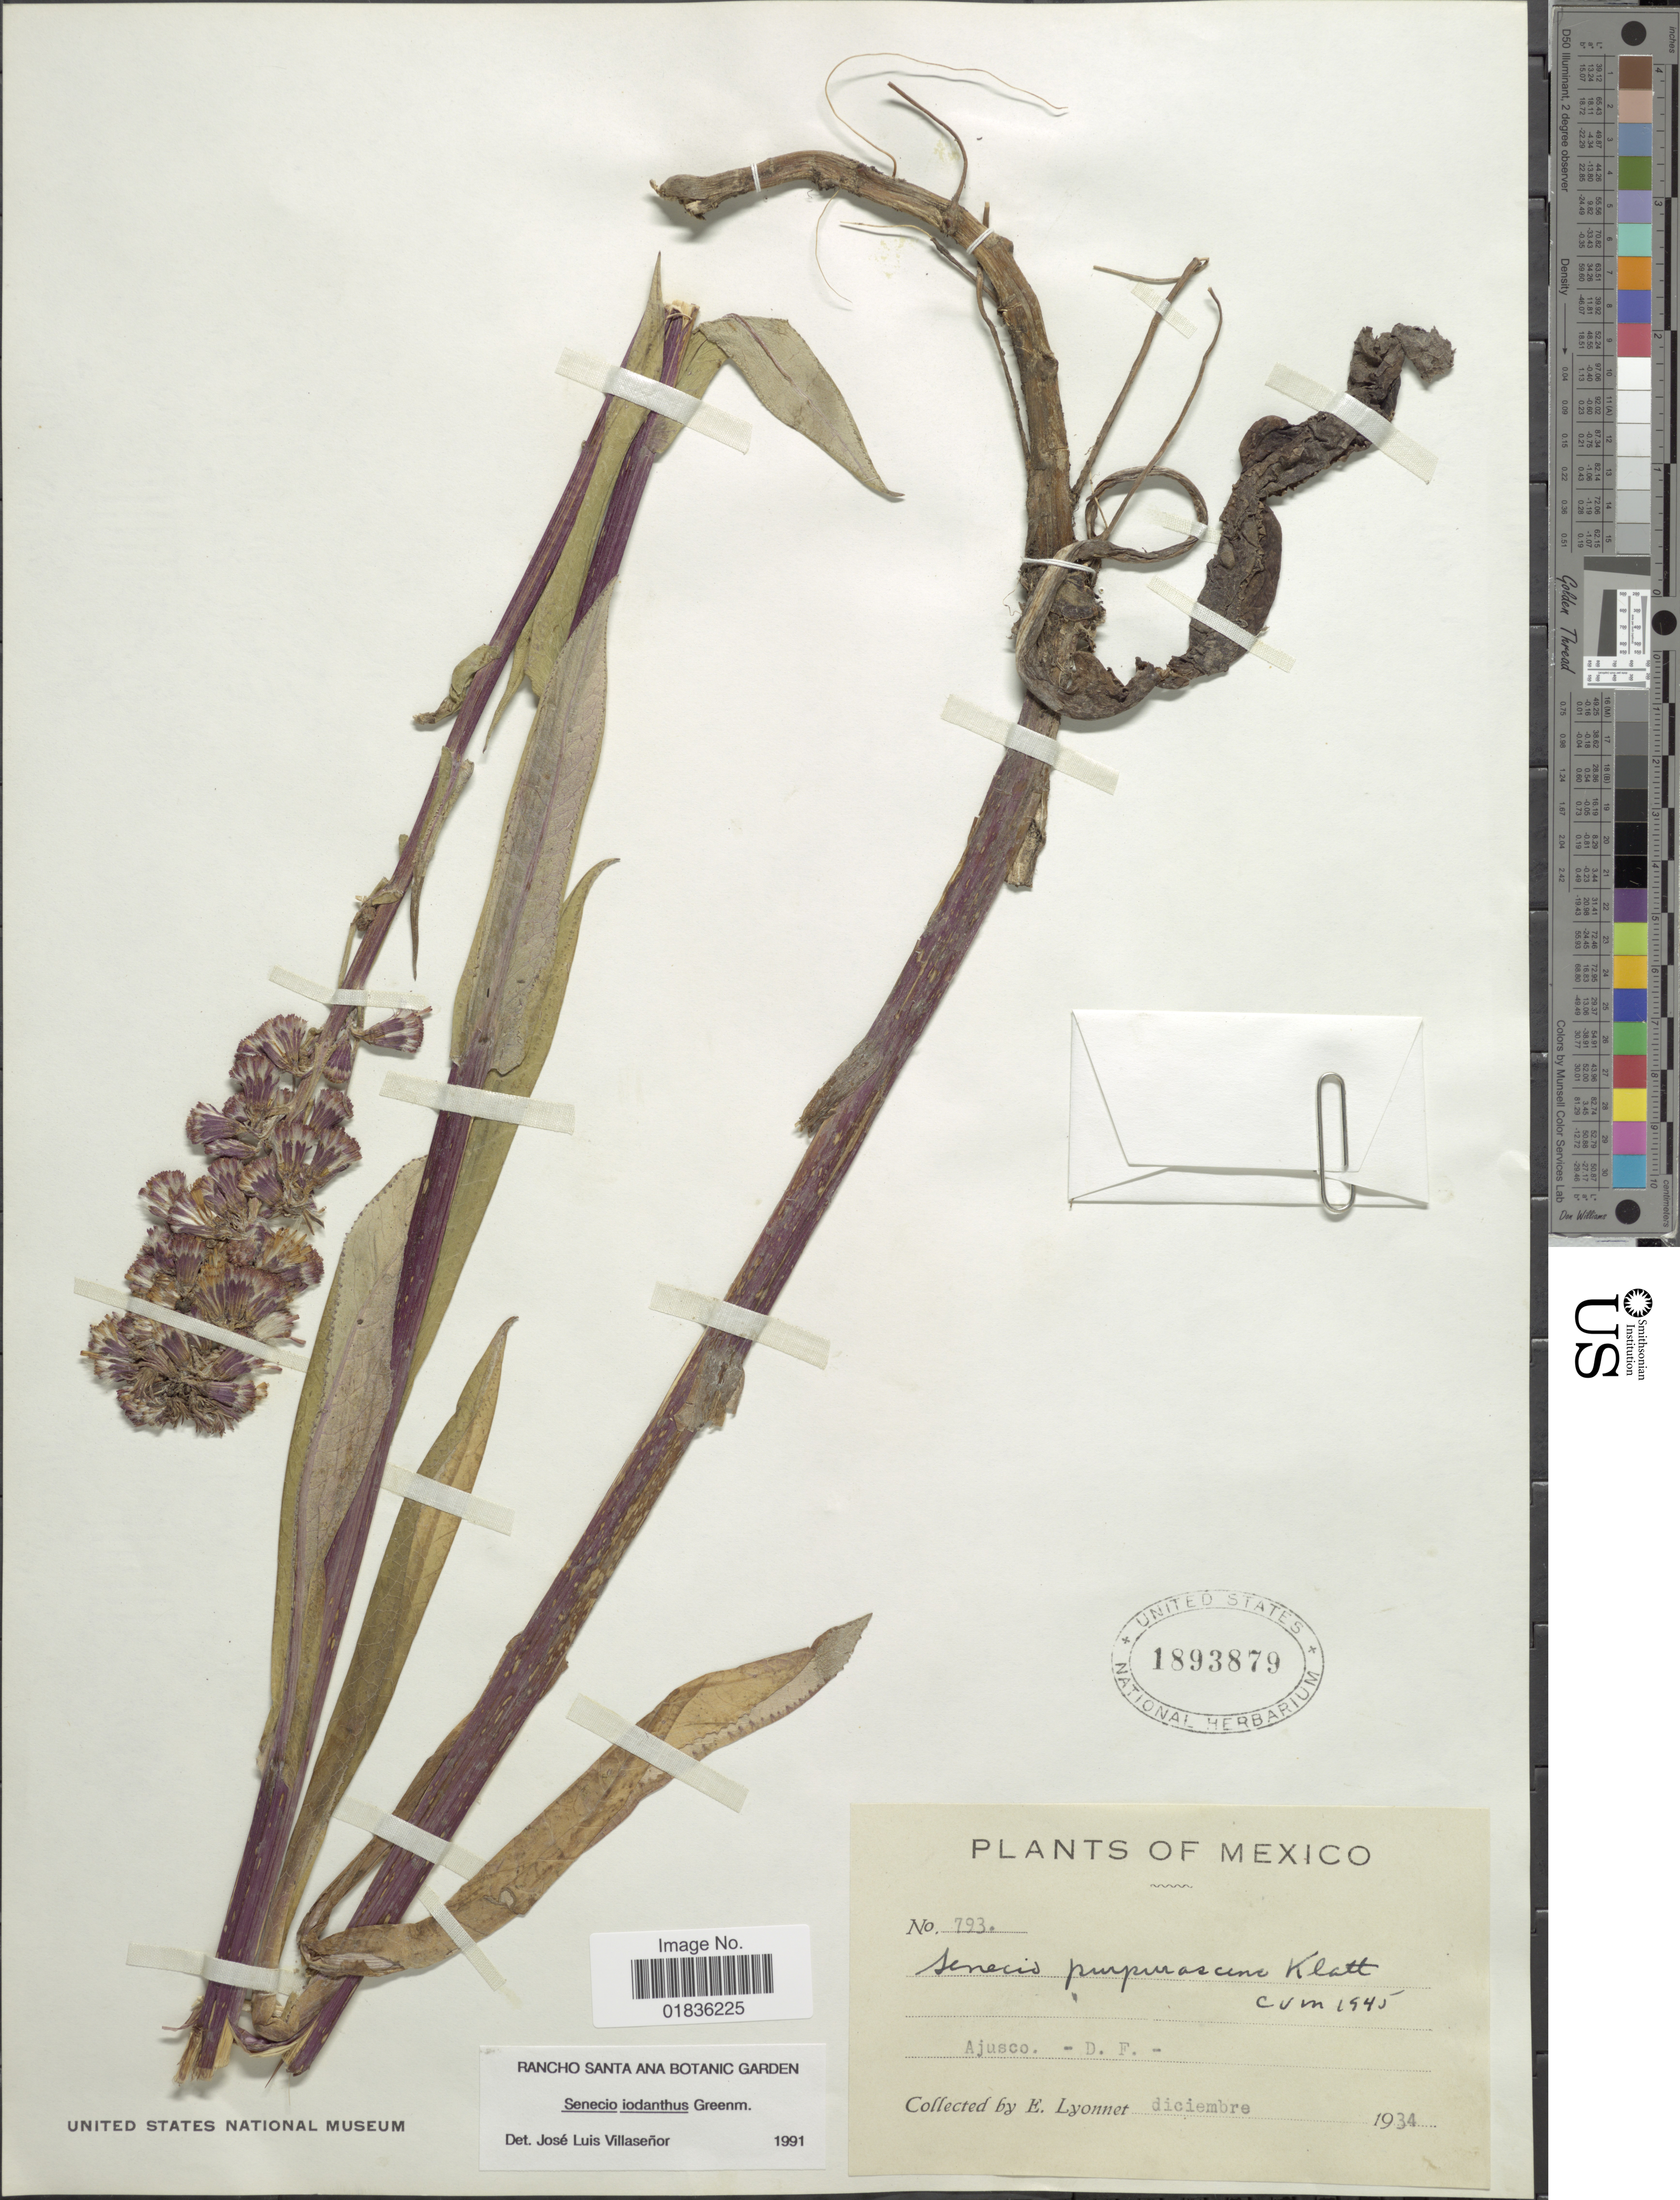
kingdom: Plantae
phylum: Tracheophyta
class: Magnoliopsida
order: Asterales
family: Asteraceae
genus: Senecio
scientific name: Senecio iodanthus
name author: Greenm.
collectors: E. Lyonnet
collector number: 793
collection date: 1934-12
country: Mexico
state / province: Distrito Federal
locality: Ajusco.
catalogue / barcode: US 1893879